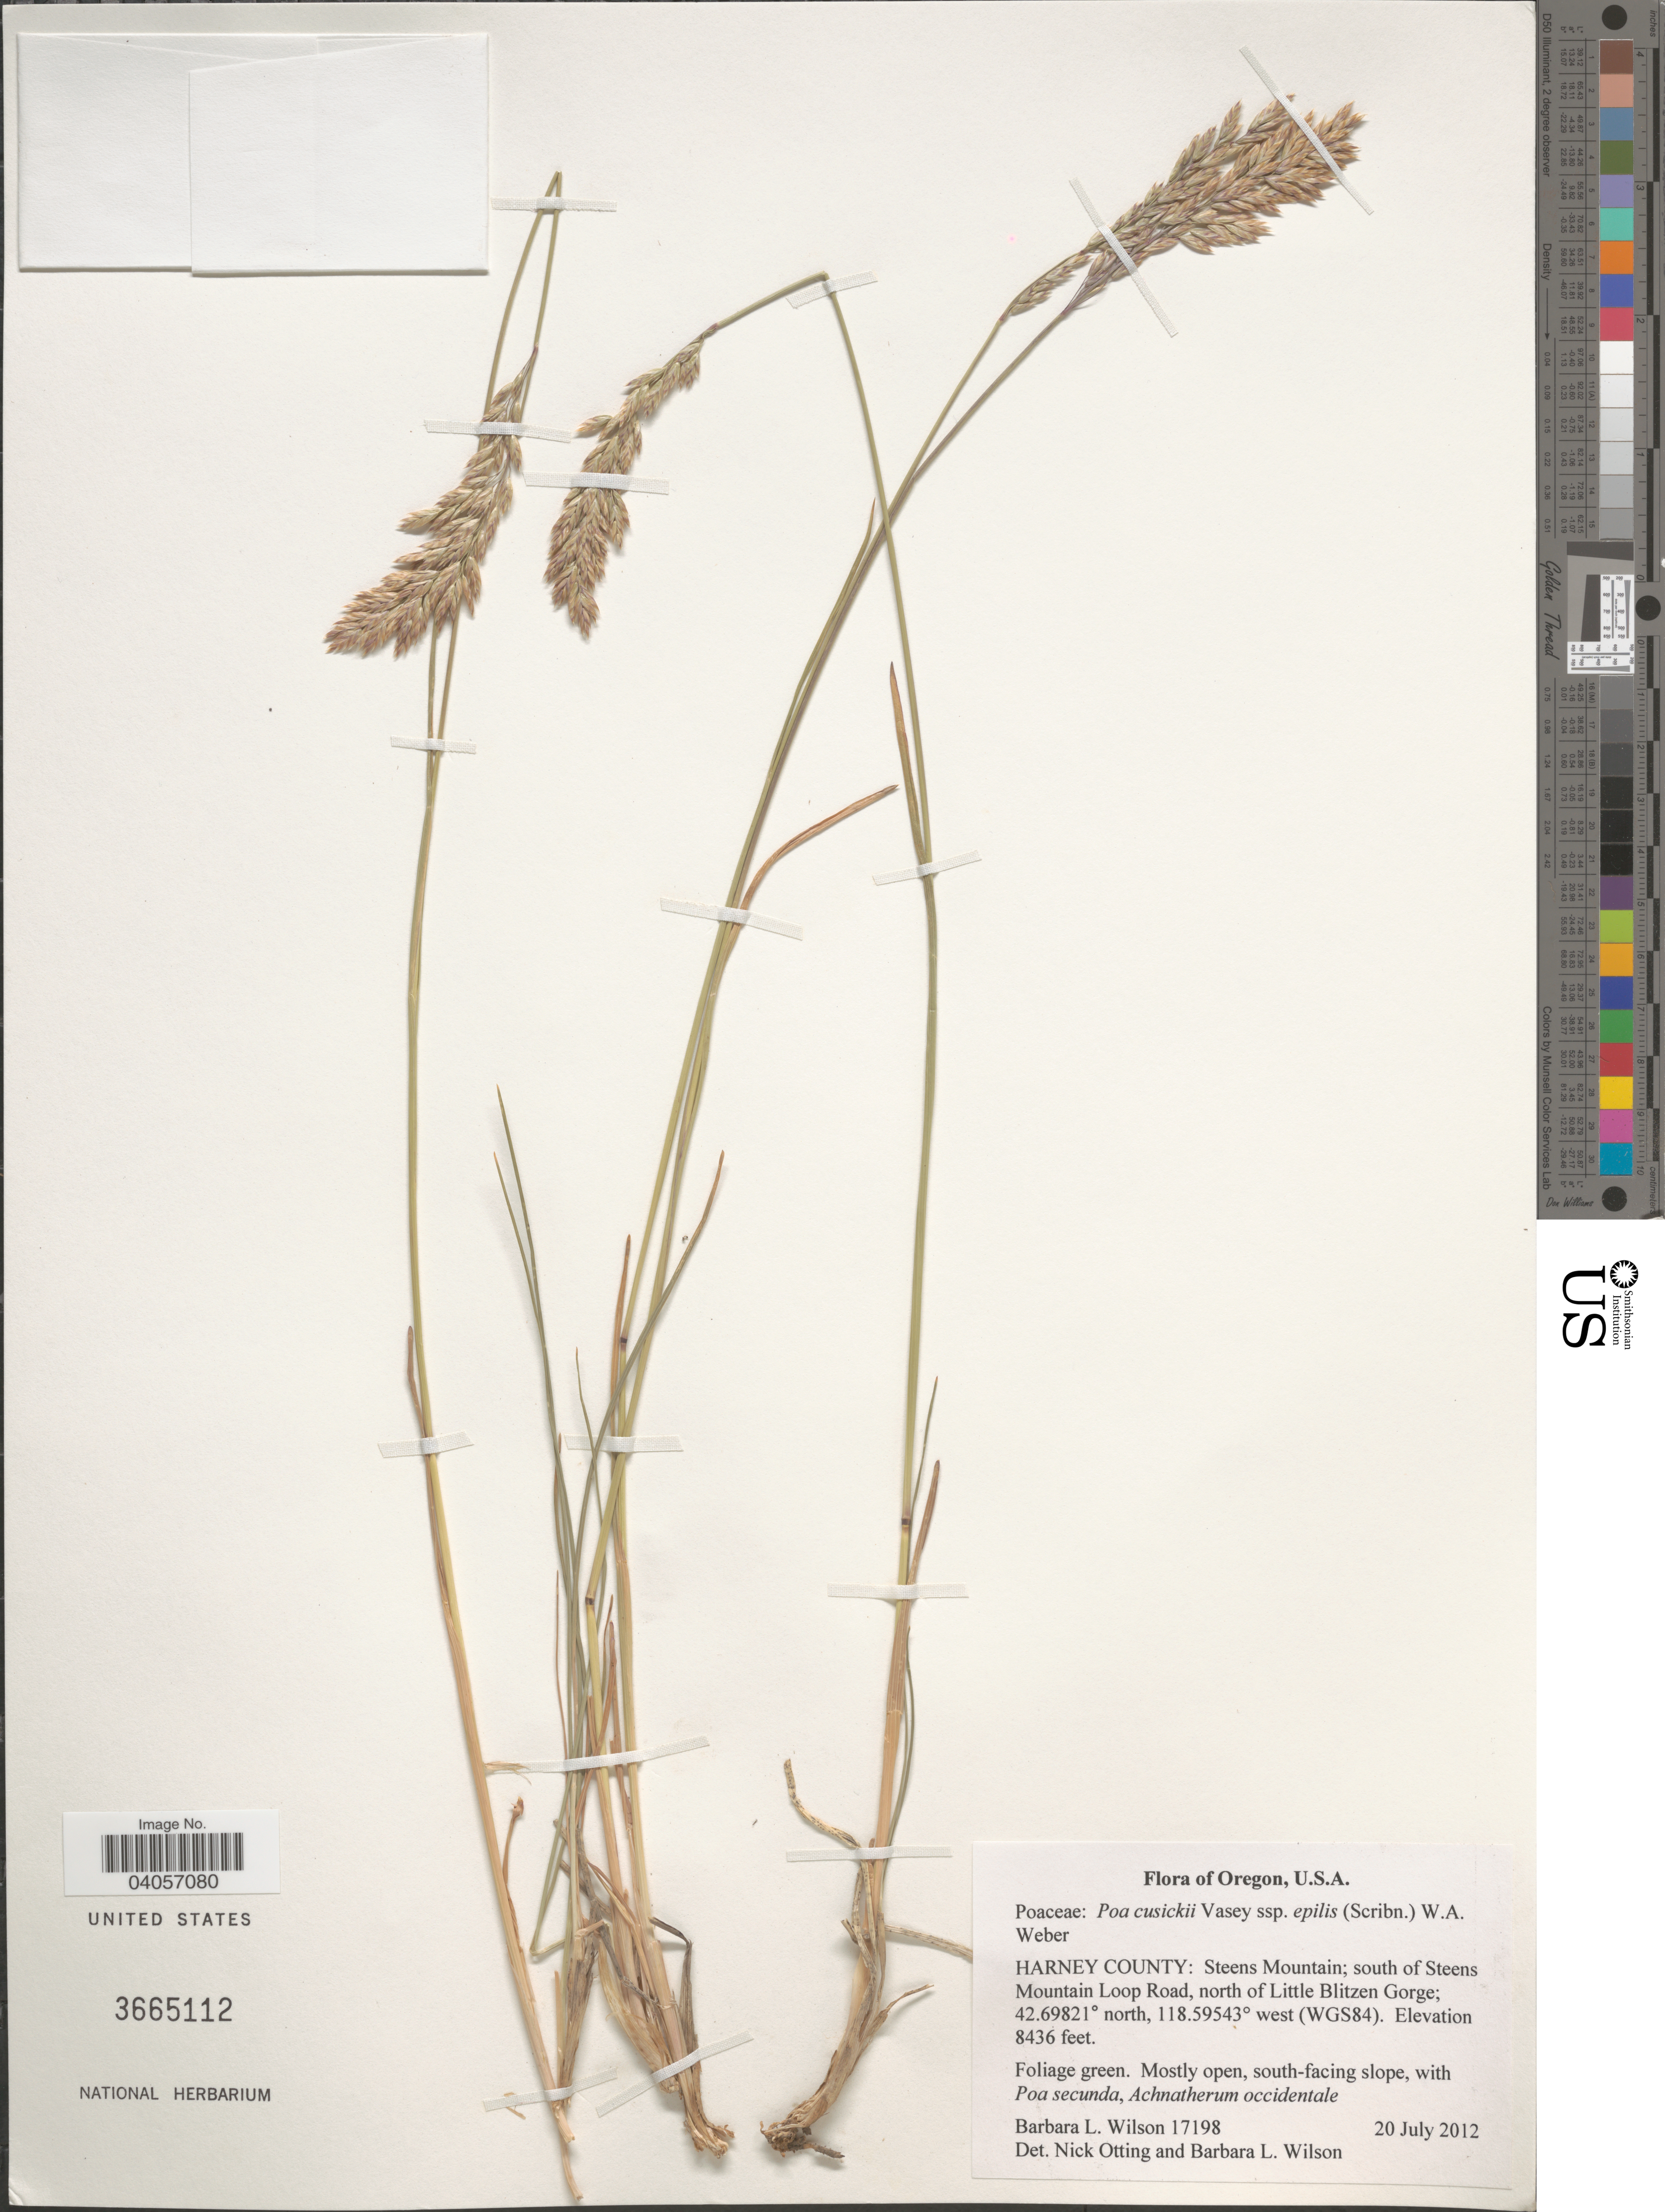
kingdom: Plantae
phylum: Tracheophyta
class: Liliopsida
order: Poales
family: Poaceae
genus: Poa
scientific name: Poa cusickii subsp. pallida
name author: Soreng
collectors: B. L. Wilson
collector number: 17198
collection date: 2012-07-20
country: United States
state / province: Oregon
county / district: Harney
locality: Harney County: Steens Mountain; south of Steens Mountain Loop Road, north of Little Blitzen Gorge. WGS84. South-facing slope.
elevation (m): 2571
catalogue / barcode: US 3665112